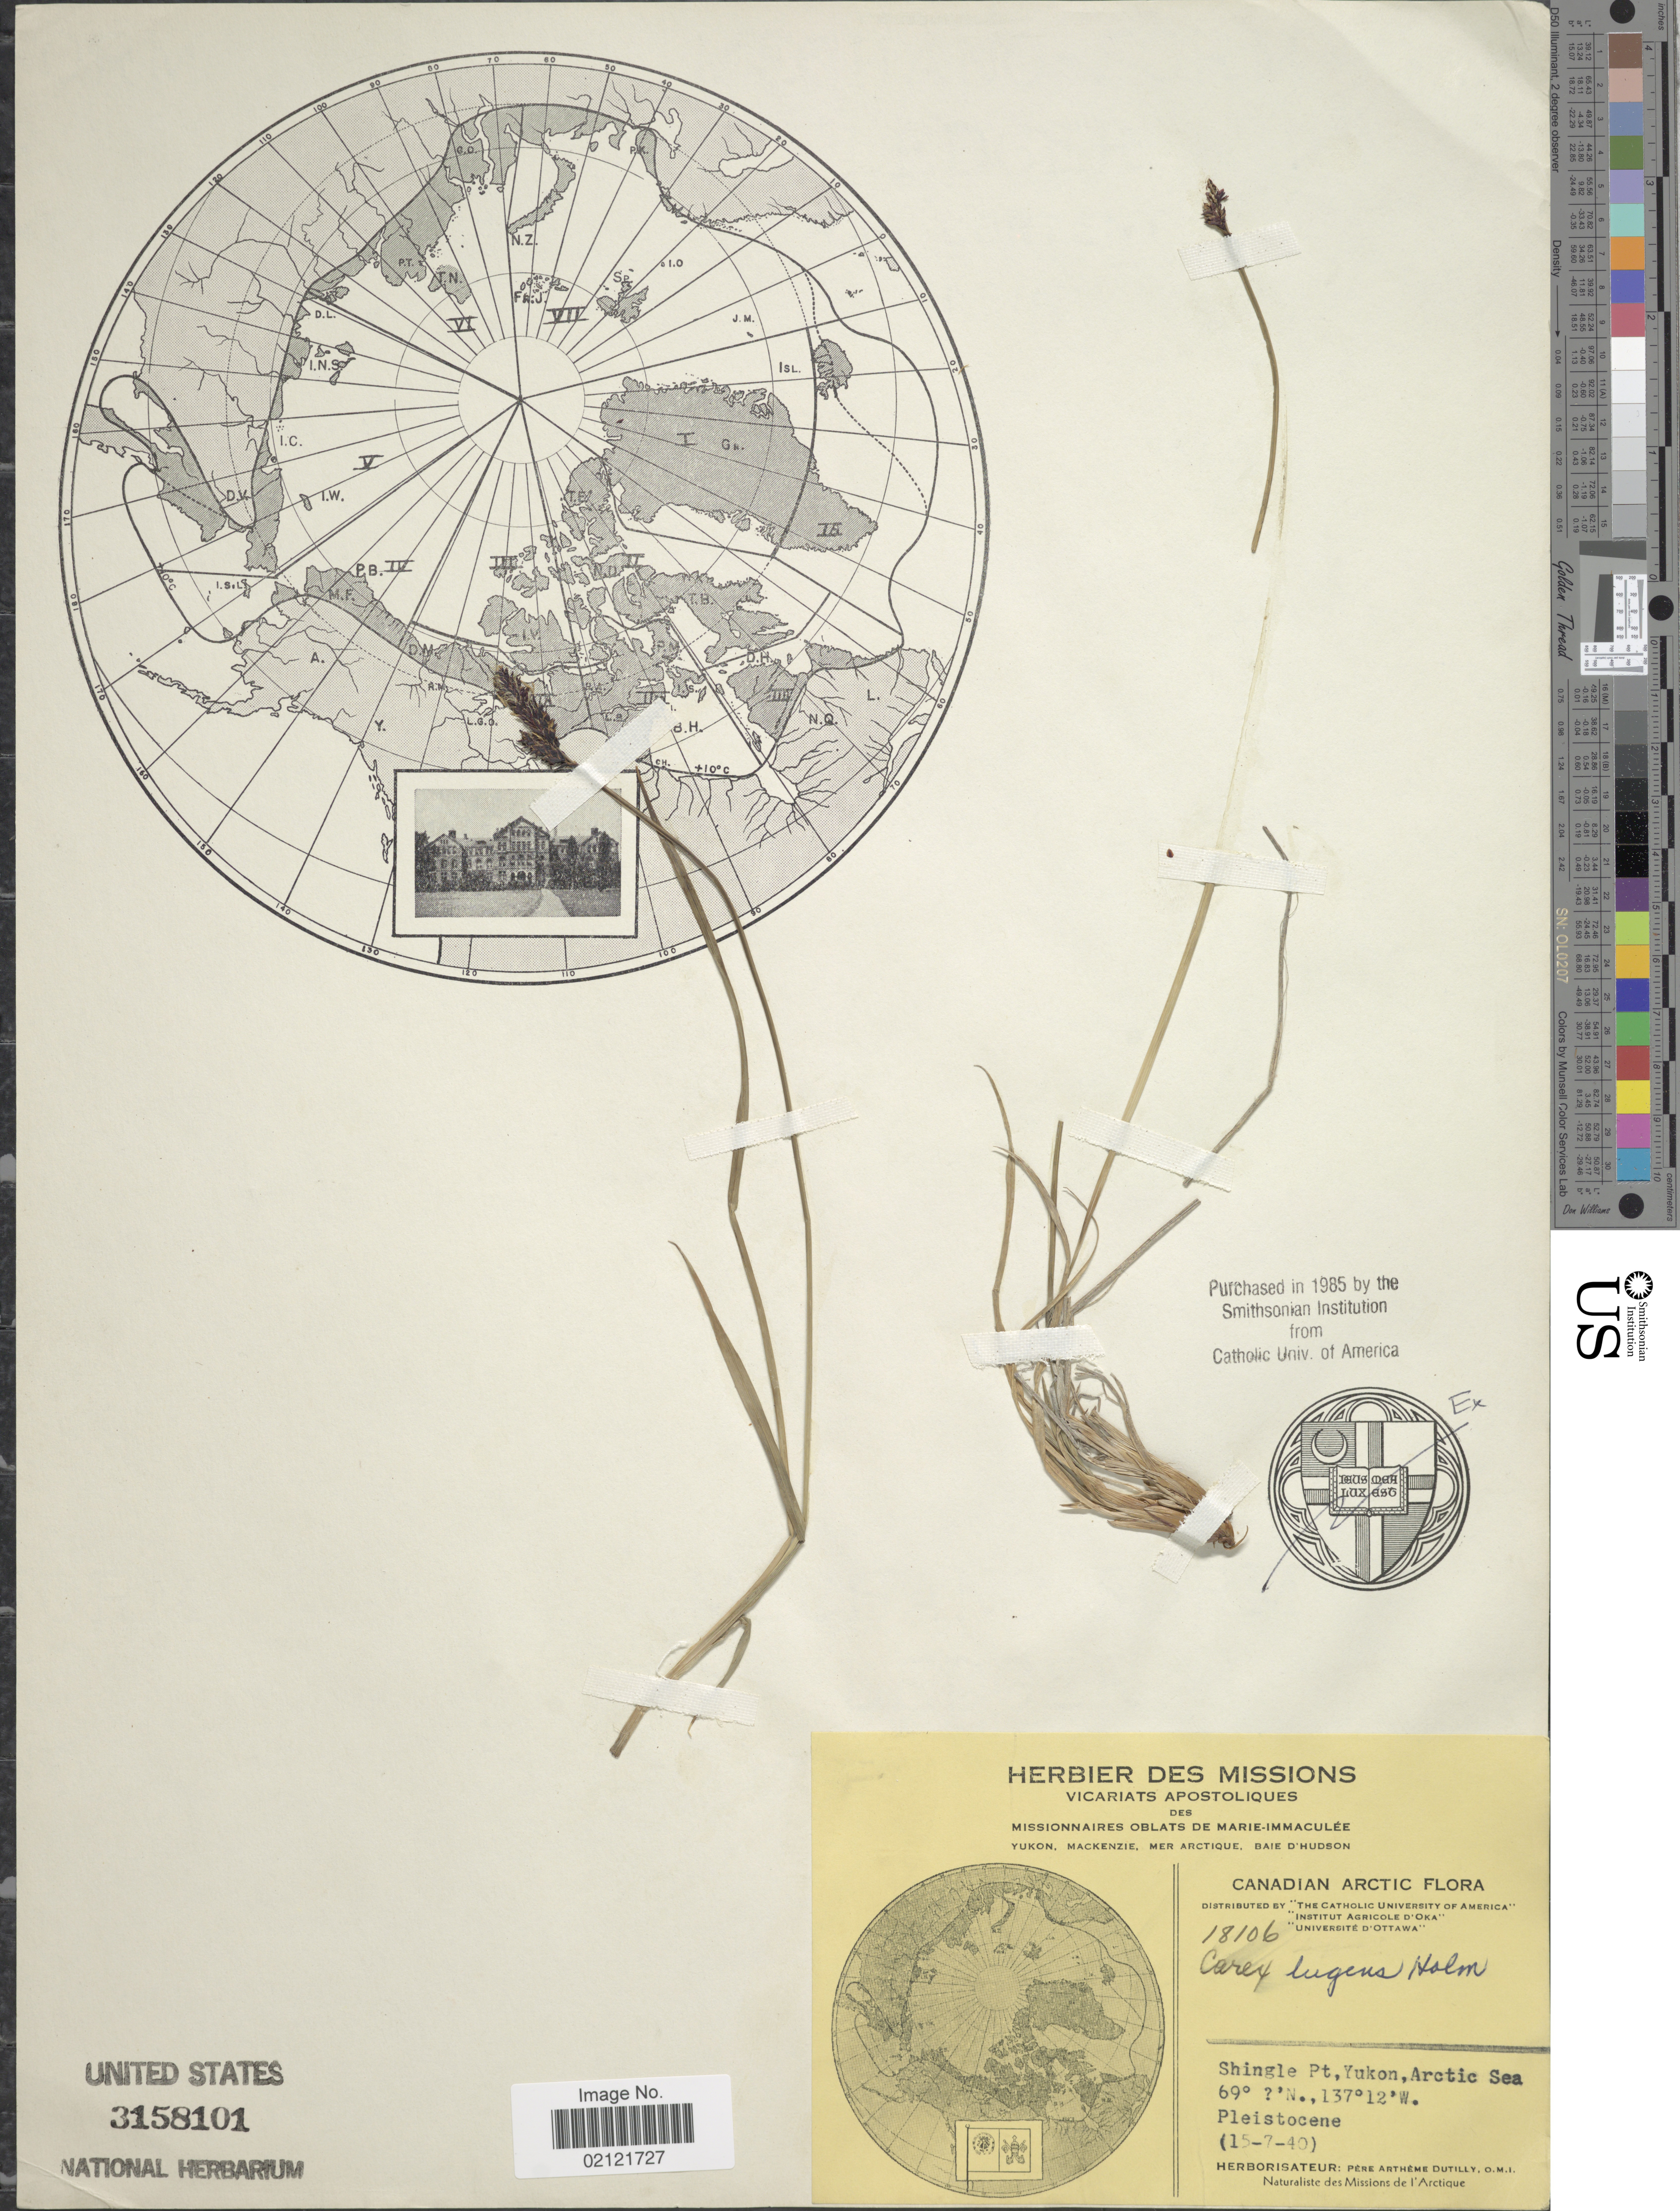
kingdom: Plantae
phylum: Tracheophyta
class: Liliopsida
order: Poales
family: Cyperaceae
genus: Carex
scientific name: Carex bigelowii subsp. lugens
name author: (Holm) T.V. Egorova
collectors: A. Dutilly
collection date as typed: Transcribed d/m/y: 15/7/40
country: Canada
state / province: Yukon Territory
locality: Canadian Arctic, Shingle Pt., Yukon, Arctic Sea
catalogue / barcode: US 3158101